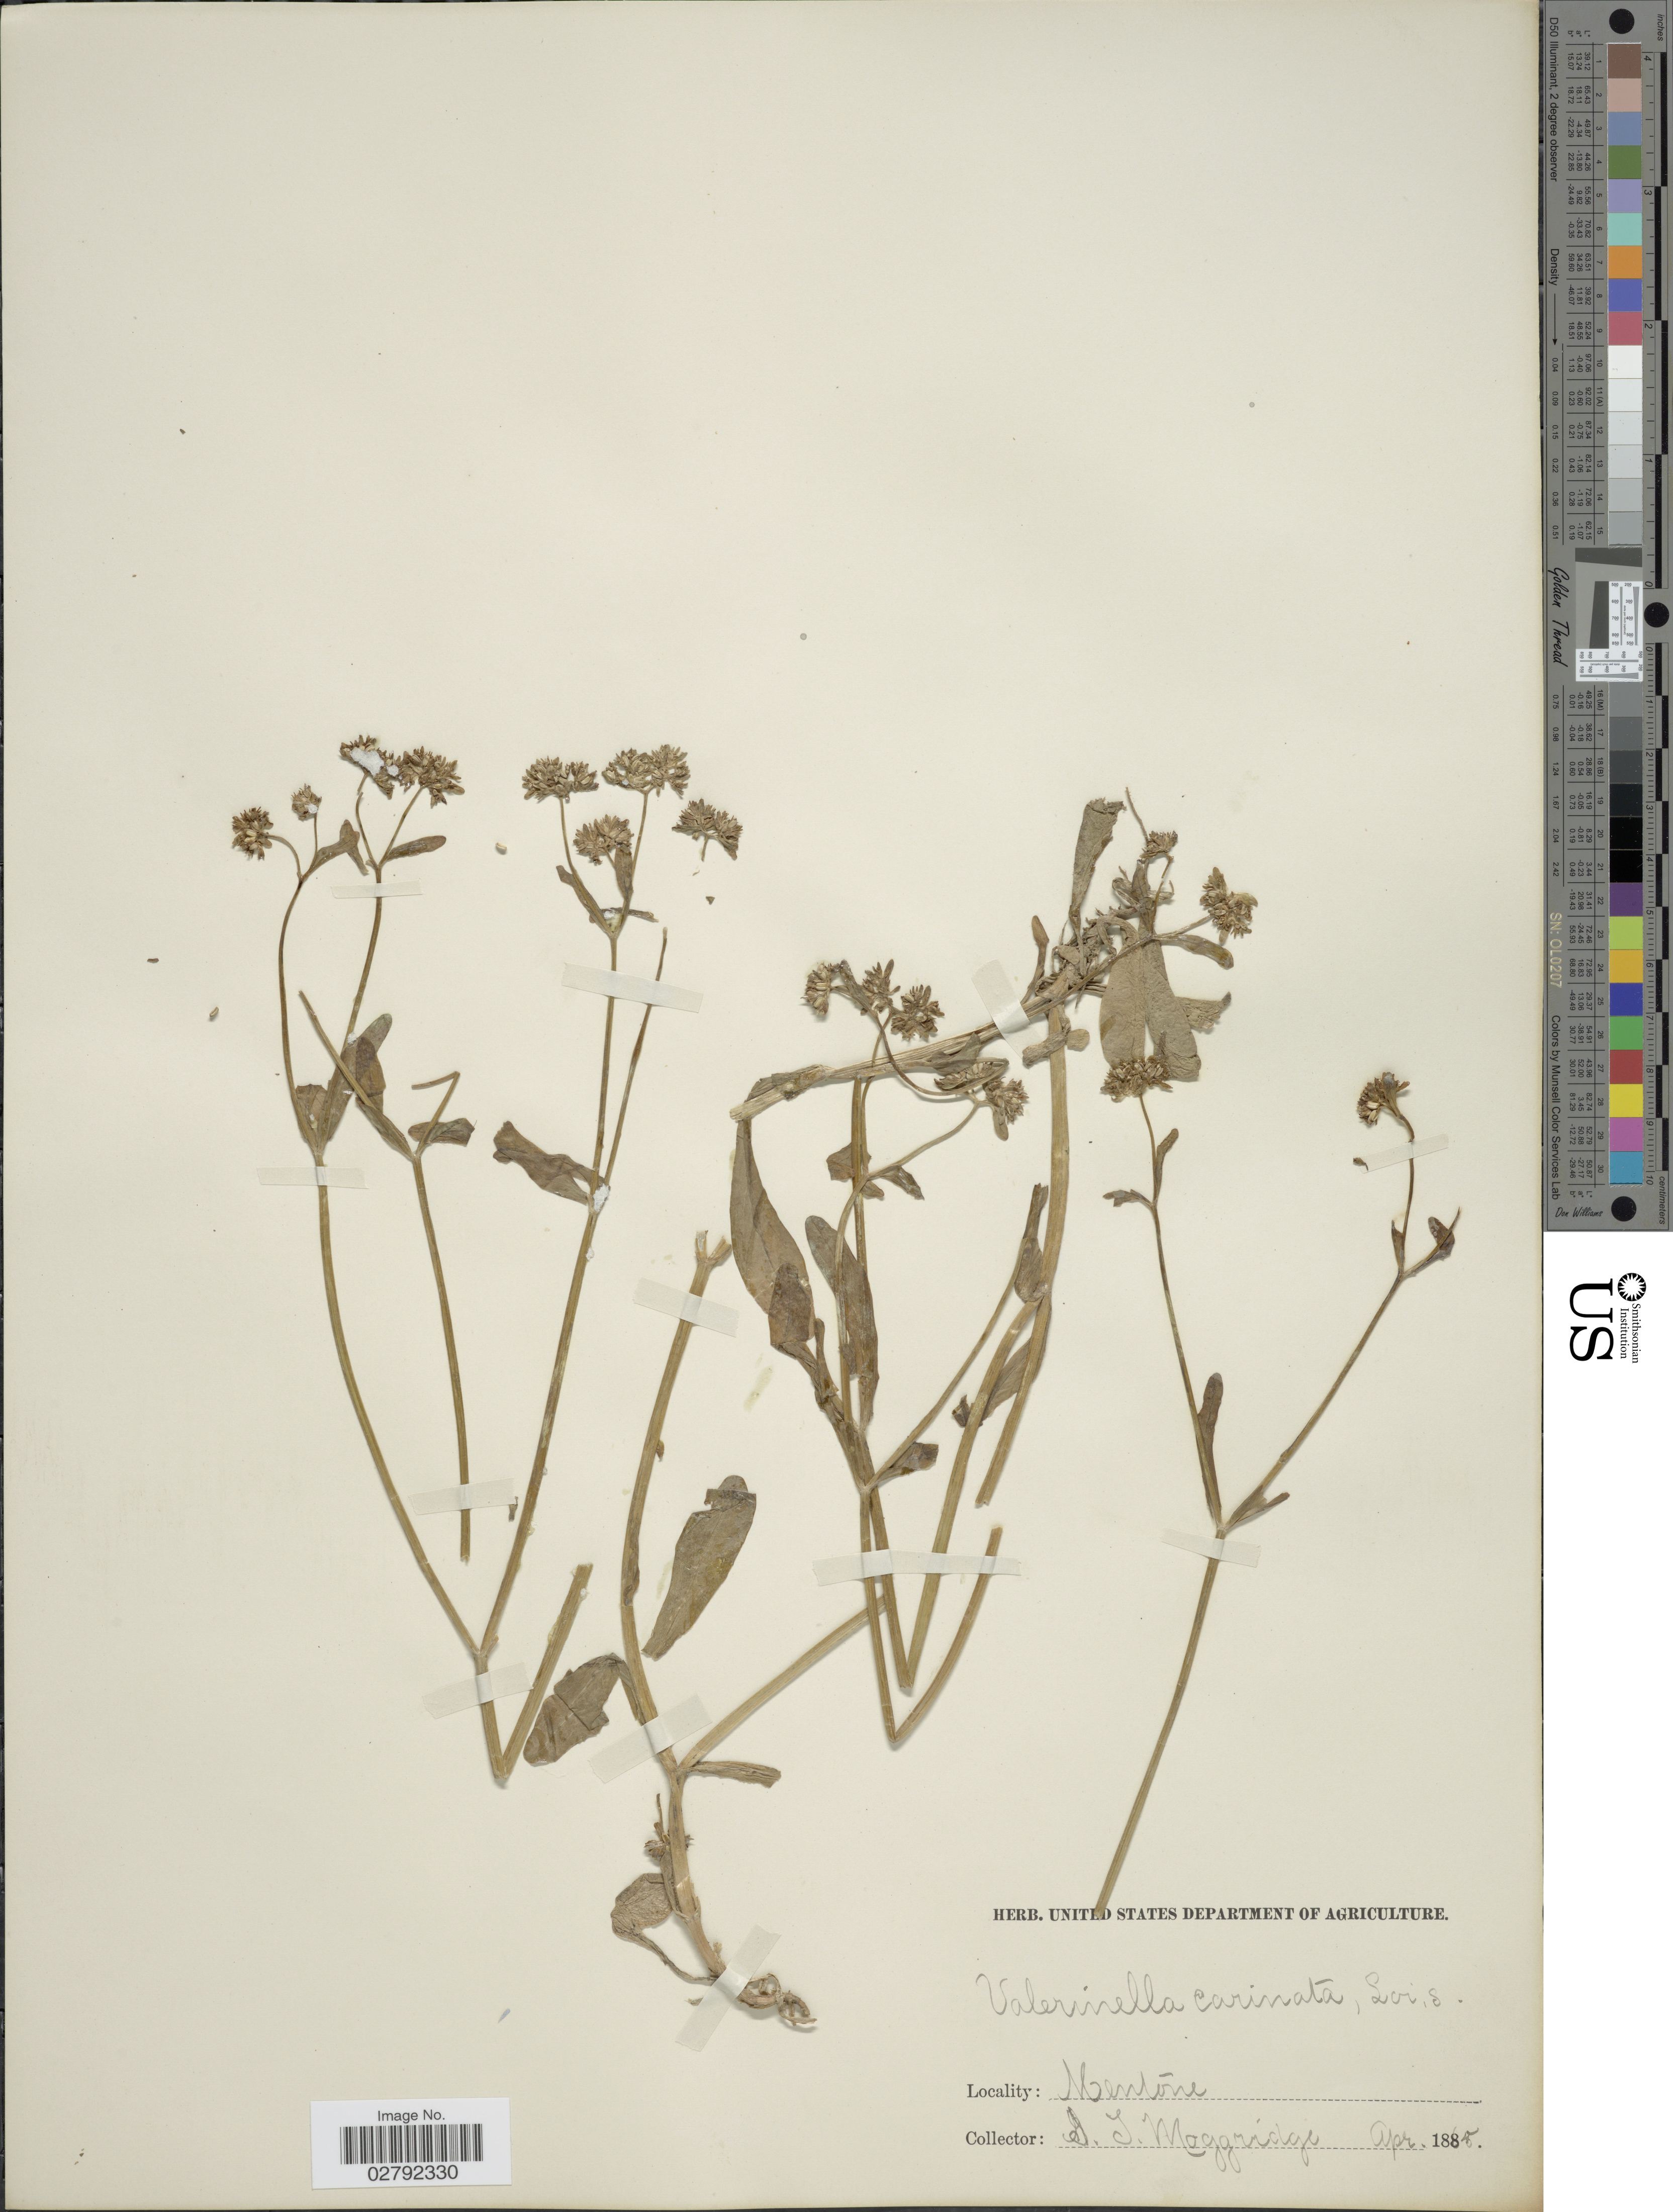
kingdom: Plantae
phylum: Tracheophyta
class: Magnoliopsida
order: Dipsacales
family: Caprifoliaceae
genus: Valerianella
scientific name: Valerianella carinata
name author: Loisel.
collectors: J. T. Moggridge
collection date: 1885-04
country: France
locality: Mentone